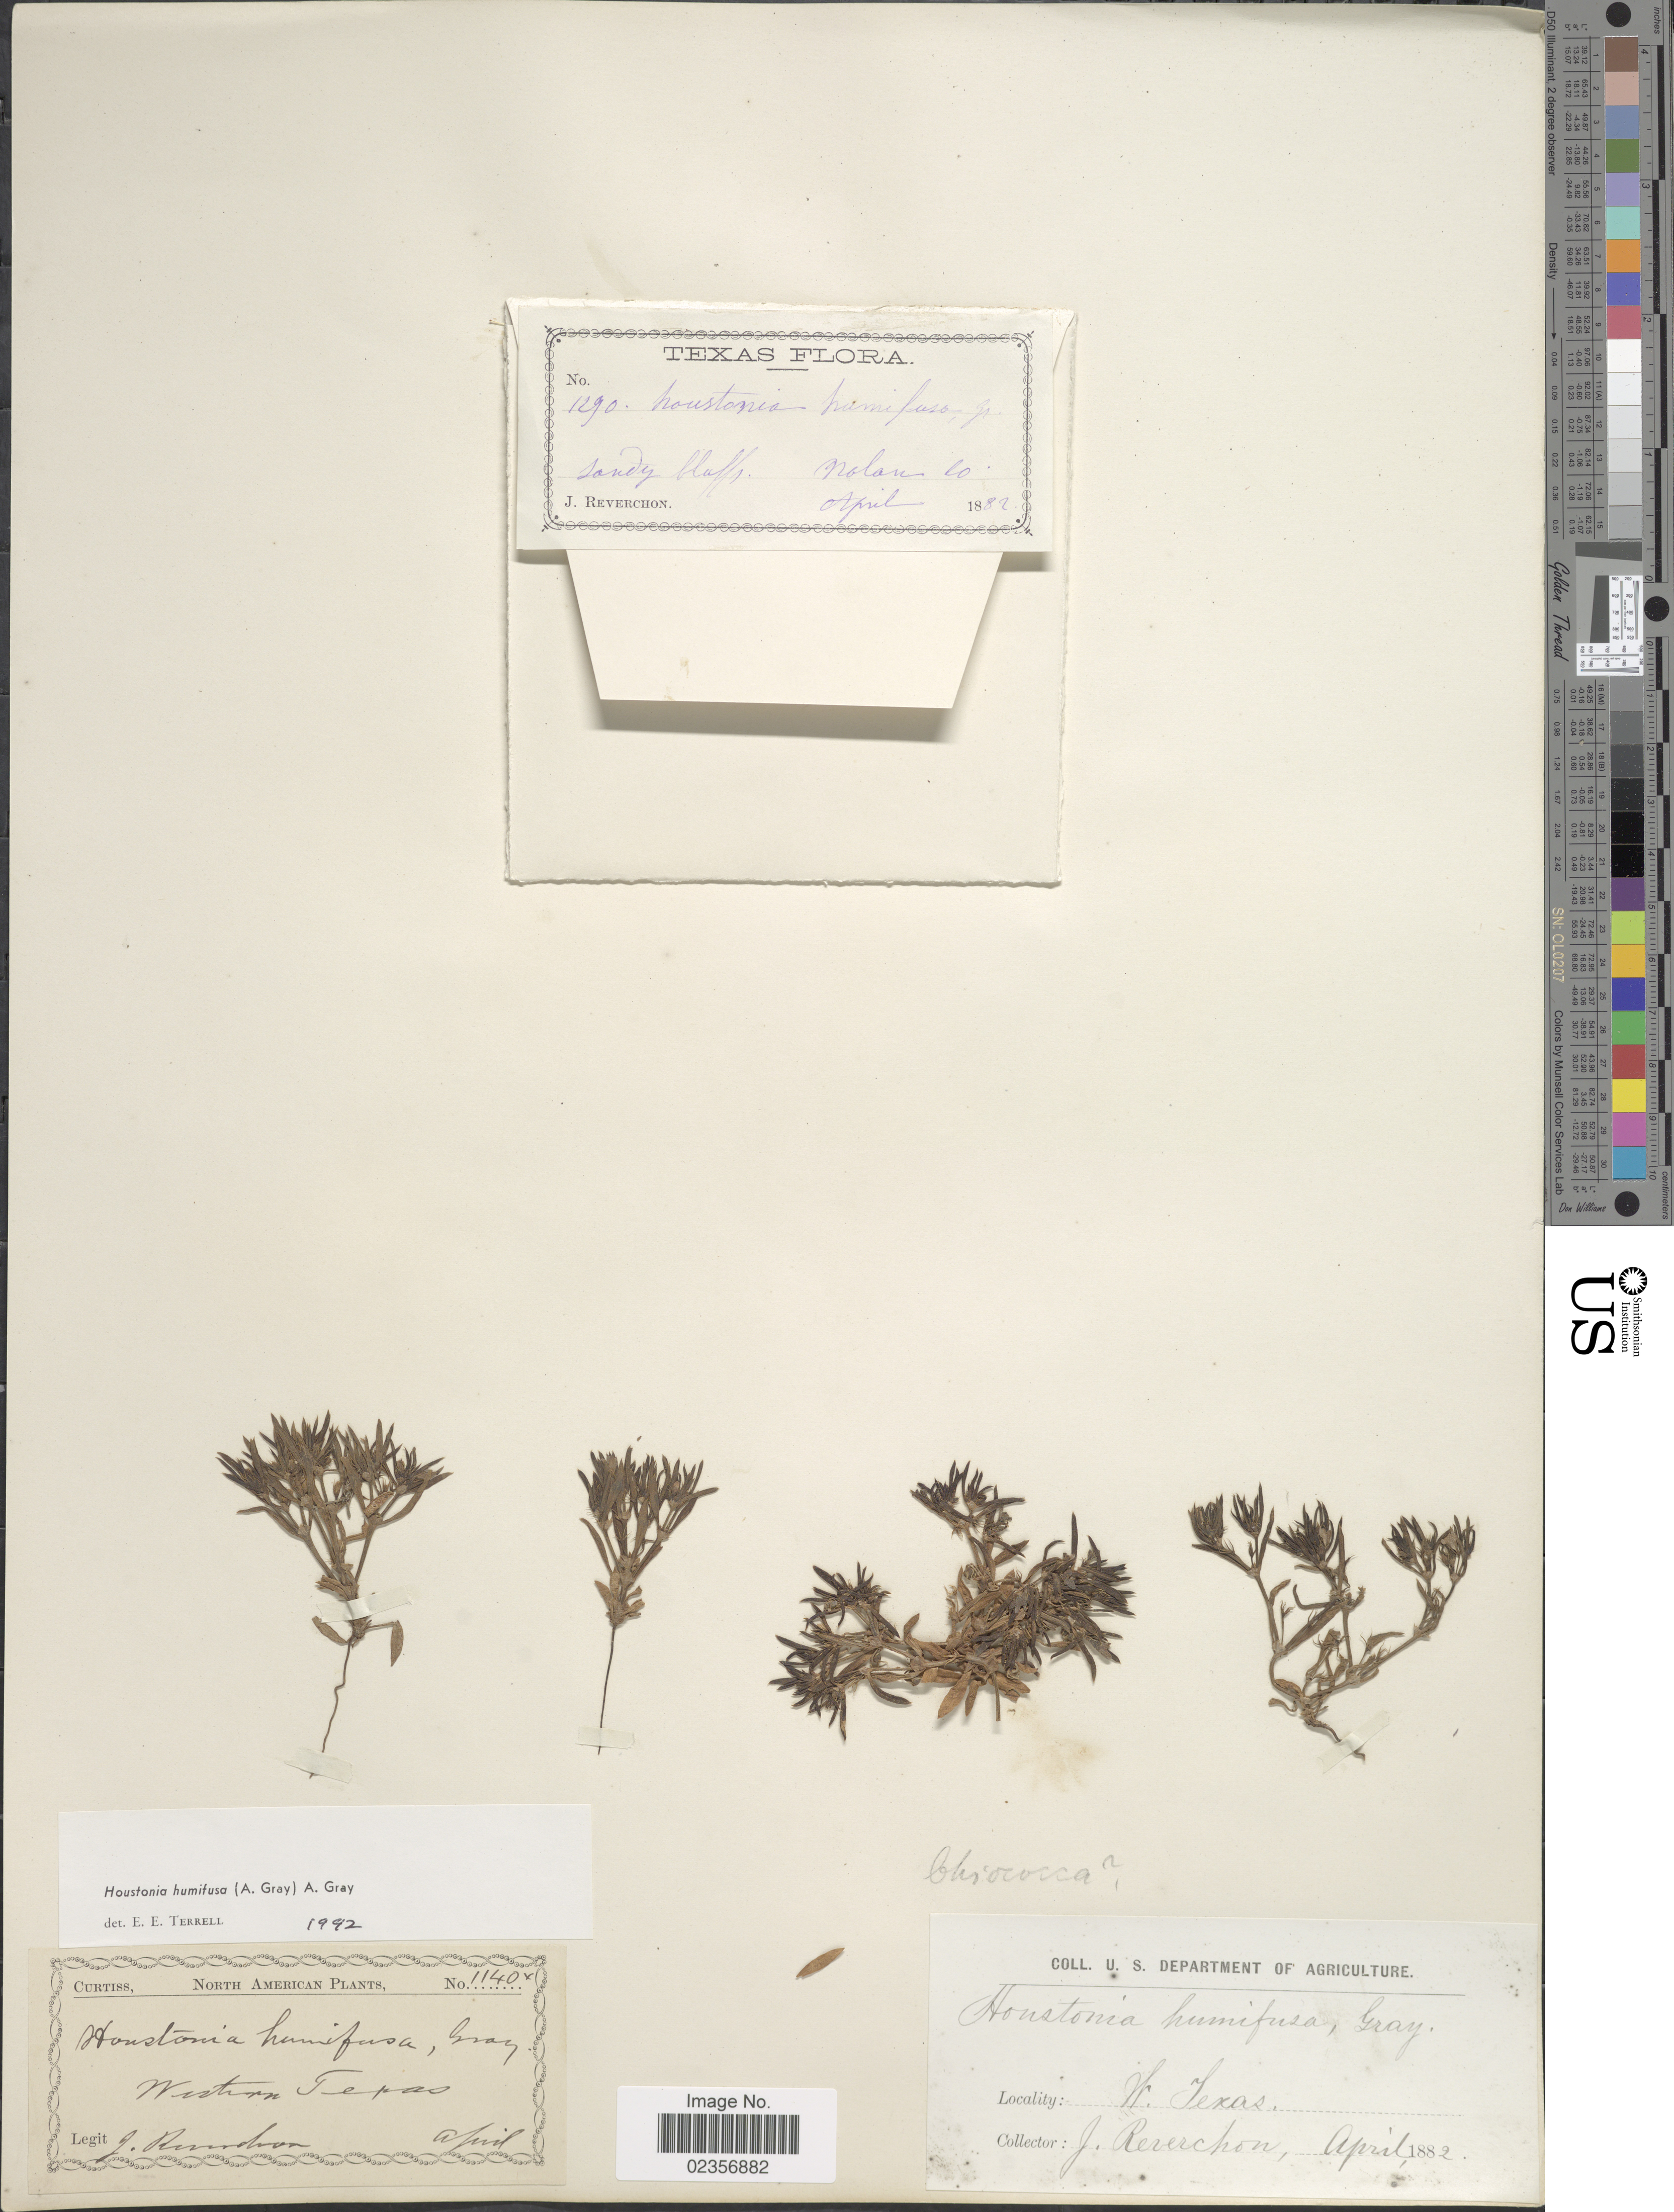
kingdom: Plantae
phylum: Tracheophyta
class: Magnoliopsida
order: Gentianales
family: Rubiaceae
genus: Houstonia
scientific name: Houstonia humifusa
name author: (A. Gray) A. Gray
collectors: J. Reverchon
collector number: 1140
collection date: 1882-04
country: United States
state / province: Texas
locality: Western Texas.